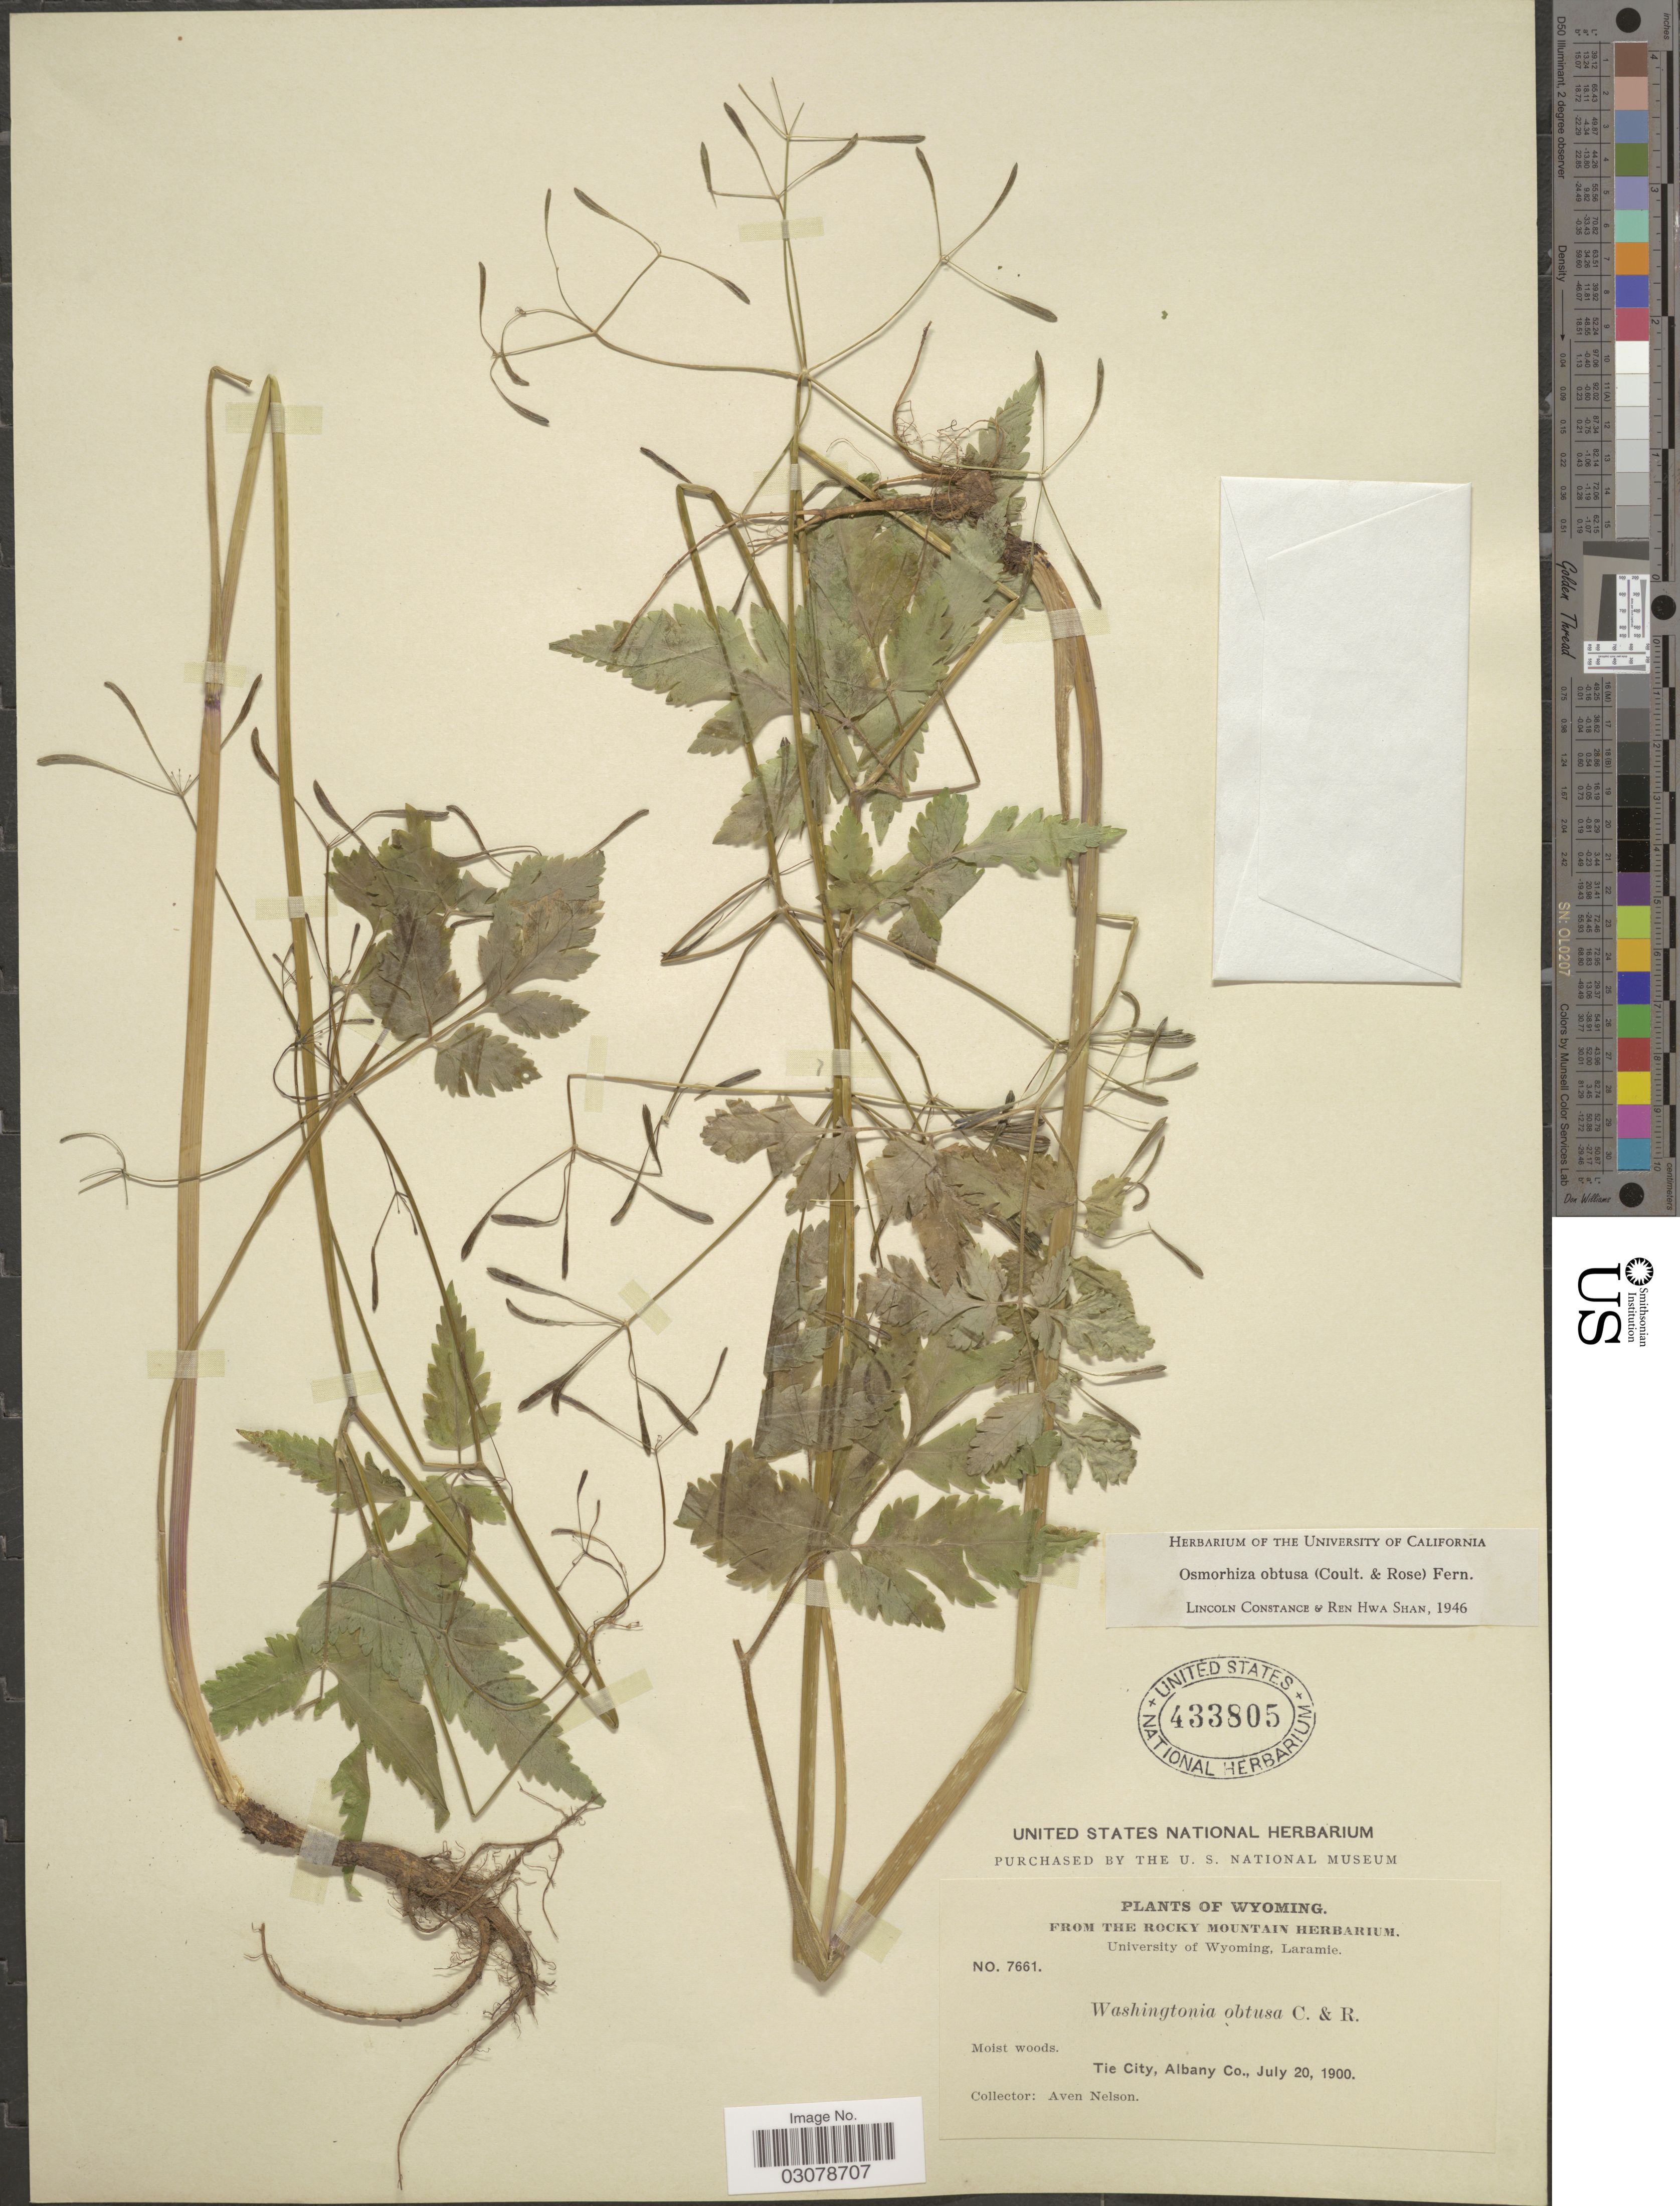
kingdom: Plantae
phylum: Tracheophyta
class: Magnoliopsida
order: Apiales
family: Apiaceae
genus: Osmorhiza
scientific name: Osmorhiza obtusa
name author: (J.M. Coult. & Rose) Fernald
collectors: A. Nelson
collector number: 7661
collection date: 1900-07-20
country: United States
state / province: Wyoming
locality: Tie City, Albany Co.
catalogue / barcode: US 433805